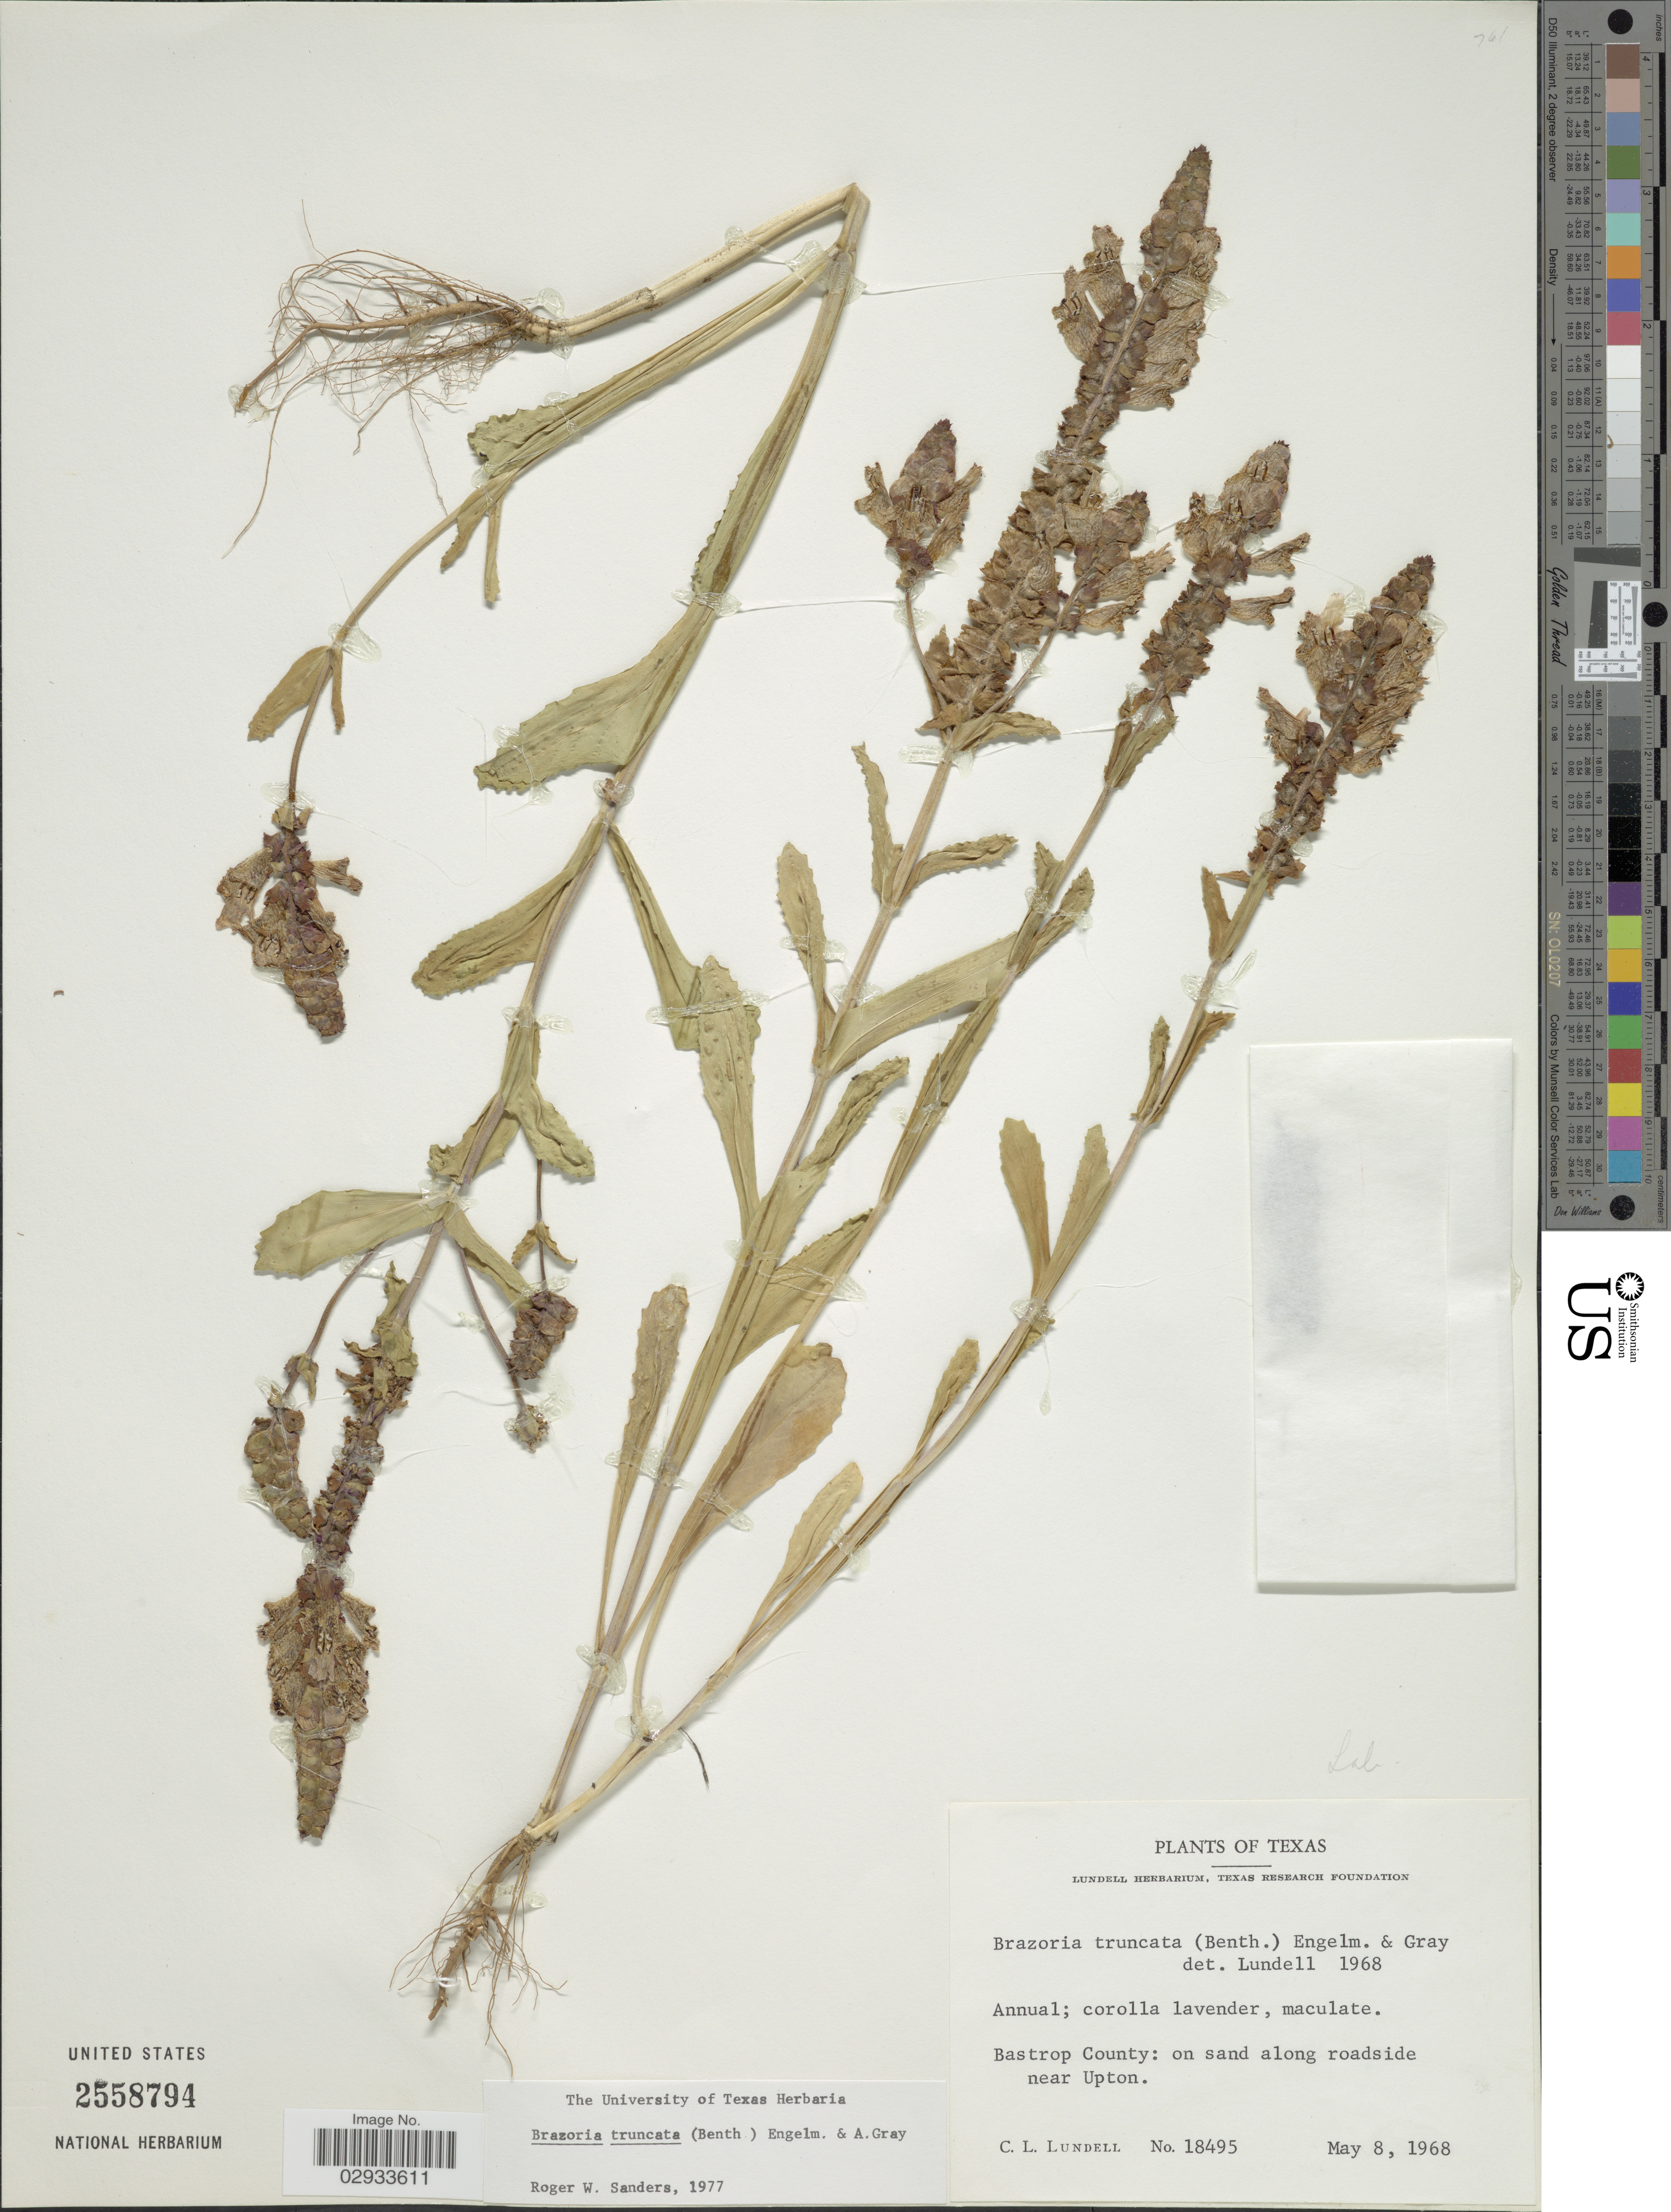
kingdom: Plantae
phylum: Tracheophyta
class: Magnoliopsida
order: Lamiales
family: Lamiaceae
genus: Brazoria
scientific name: Brazoria truncata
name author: (Benth.) Engelm. & A. Gray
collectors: C. L. Lundell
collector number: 18495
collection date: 1968-05-08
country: United States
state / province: Texas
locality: Bastrop County: on sand along roadside near Upton.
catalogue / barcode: US 2558794